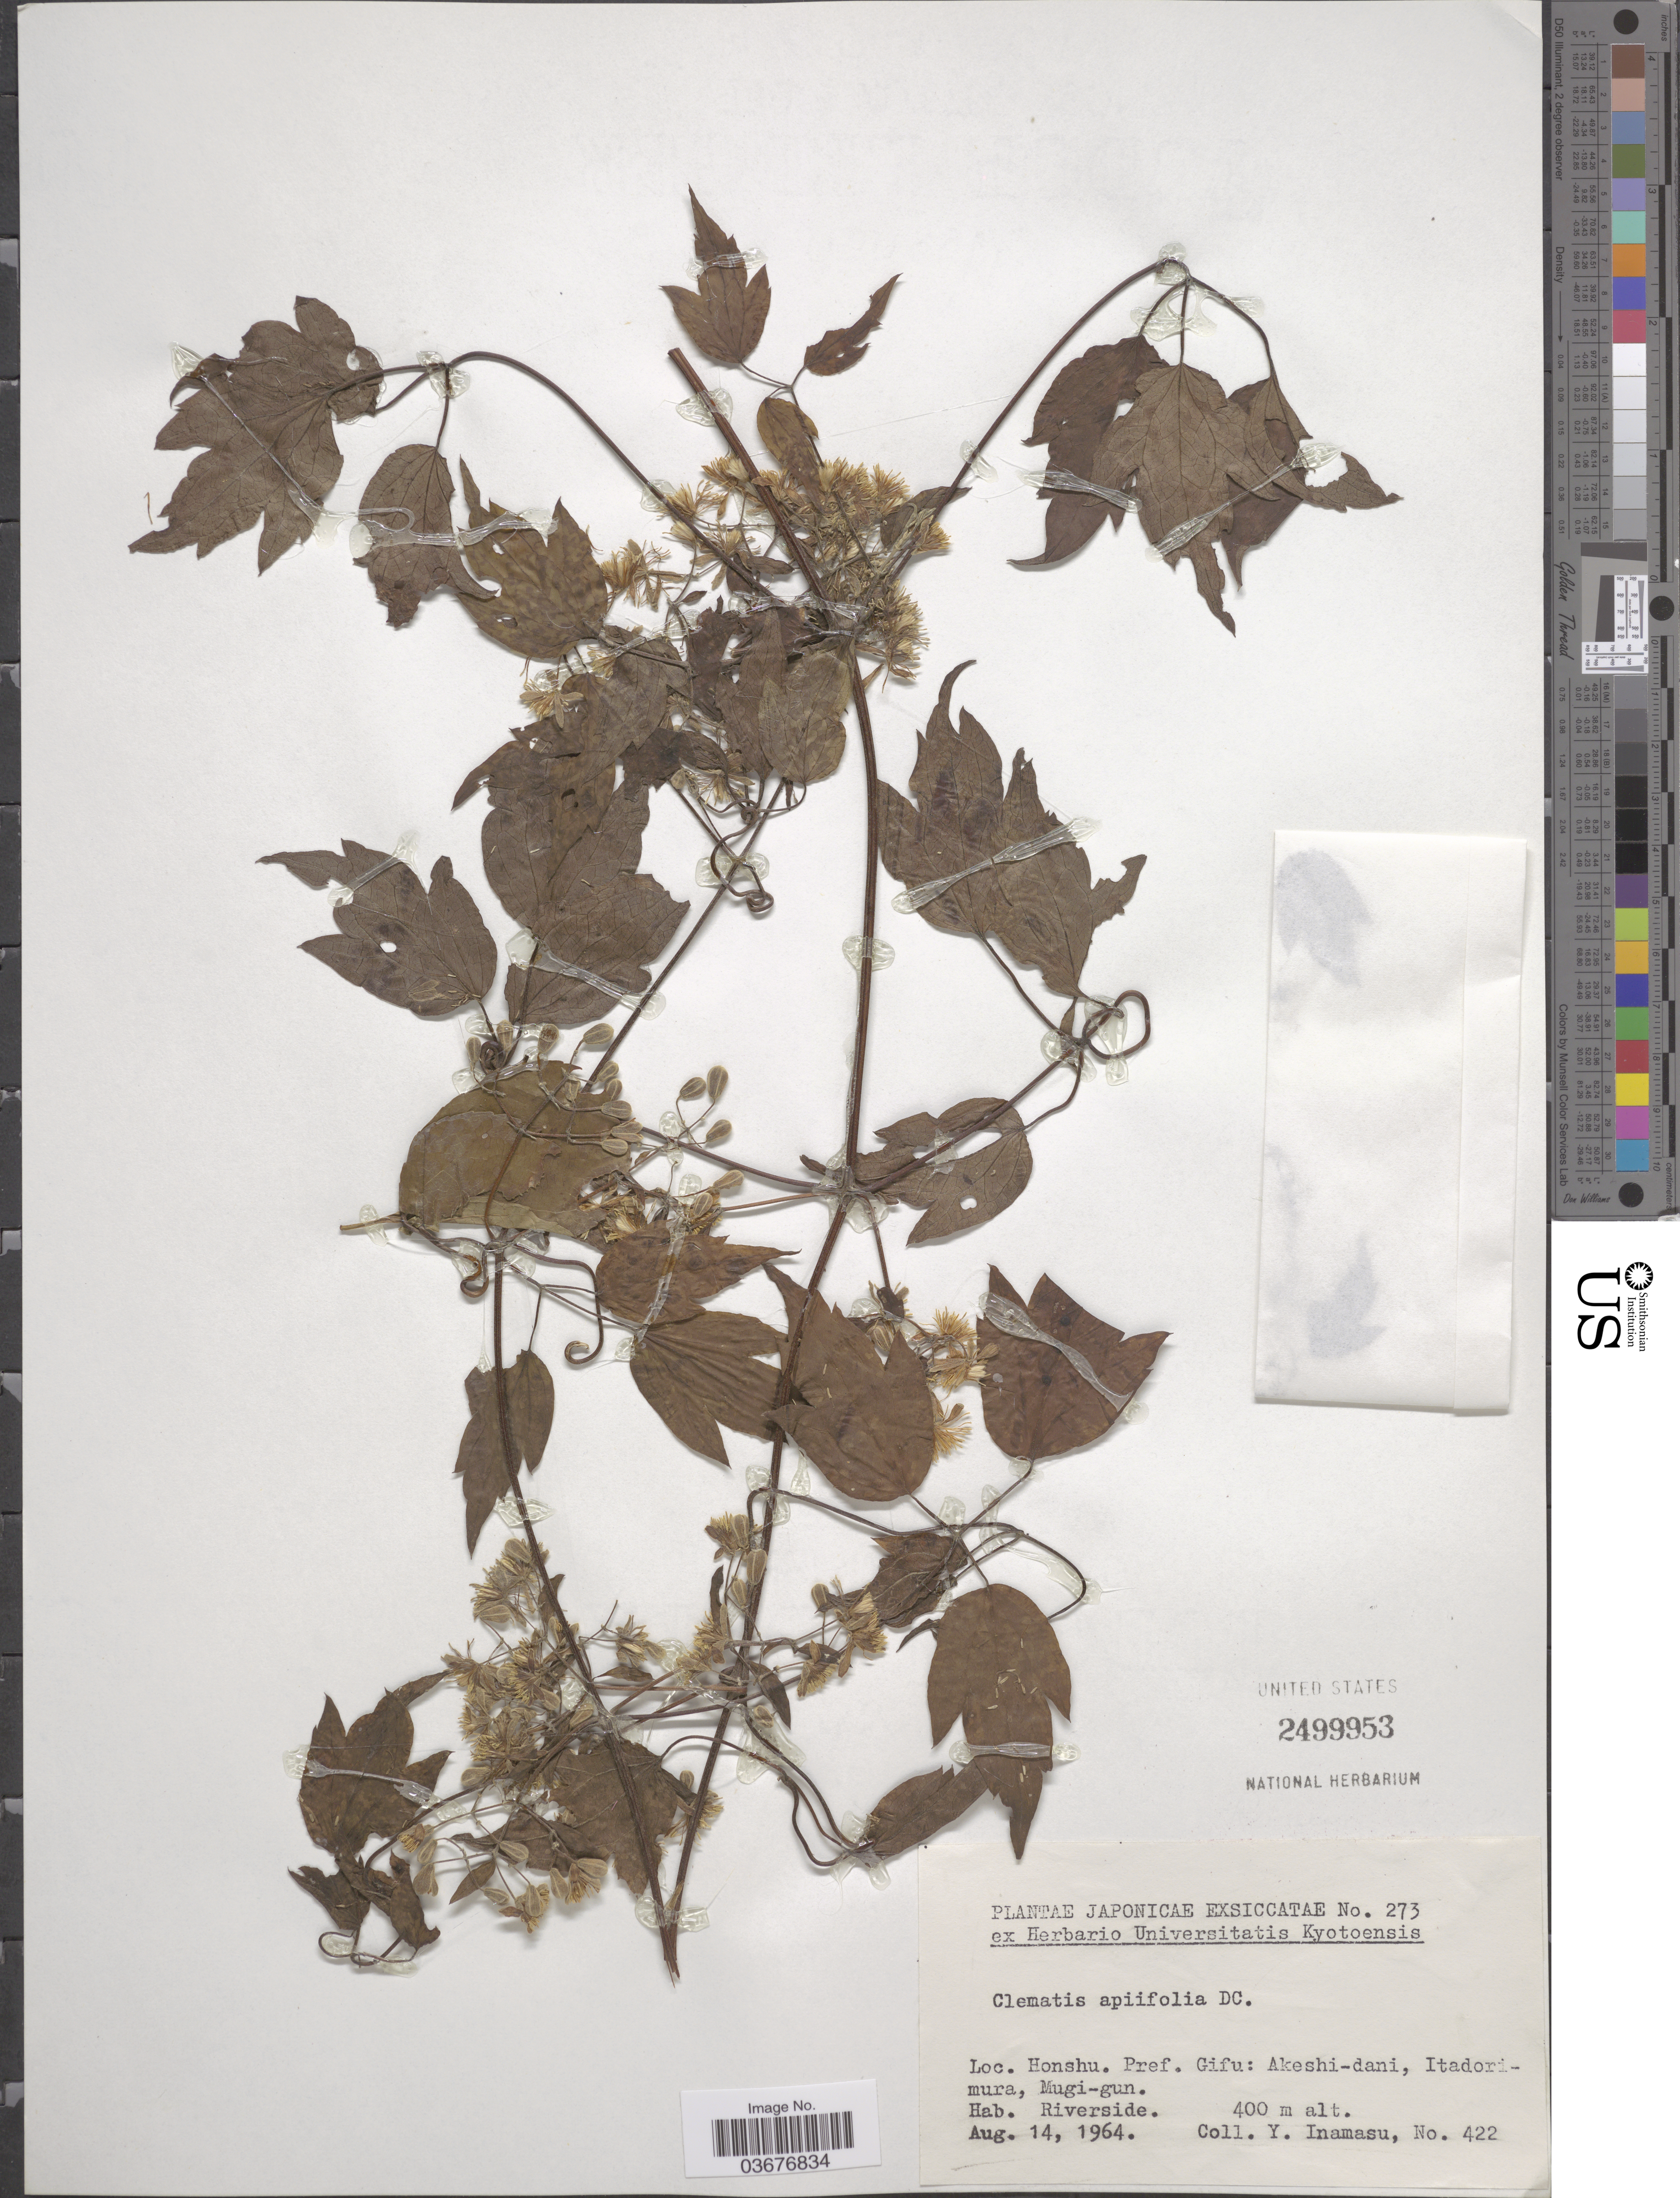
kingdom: Plantae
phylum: Tracheophyta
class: Magnoliopsida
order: Ranunculales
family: Ranunculaceae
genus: Clematis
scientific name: Clematis apiifolia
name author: DC.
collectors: Y. Inamasu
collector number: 422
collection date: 1964-08-14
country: Japan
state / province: Gihu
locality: Honshu. Pref. Gifu: Akeshi-dani, Itadorimura, Mugi-gun.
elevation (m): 400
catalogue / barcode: US 2499953